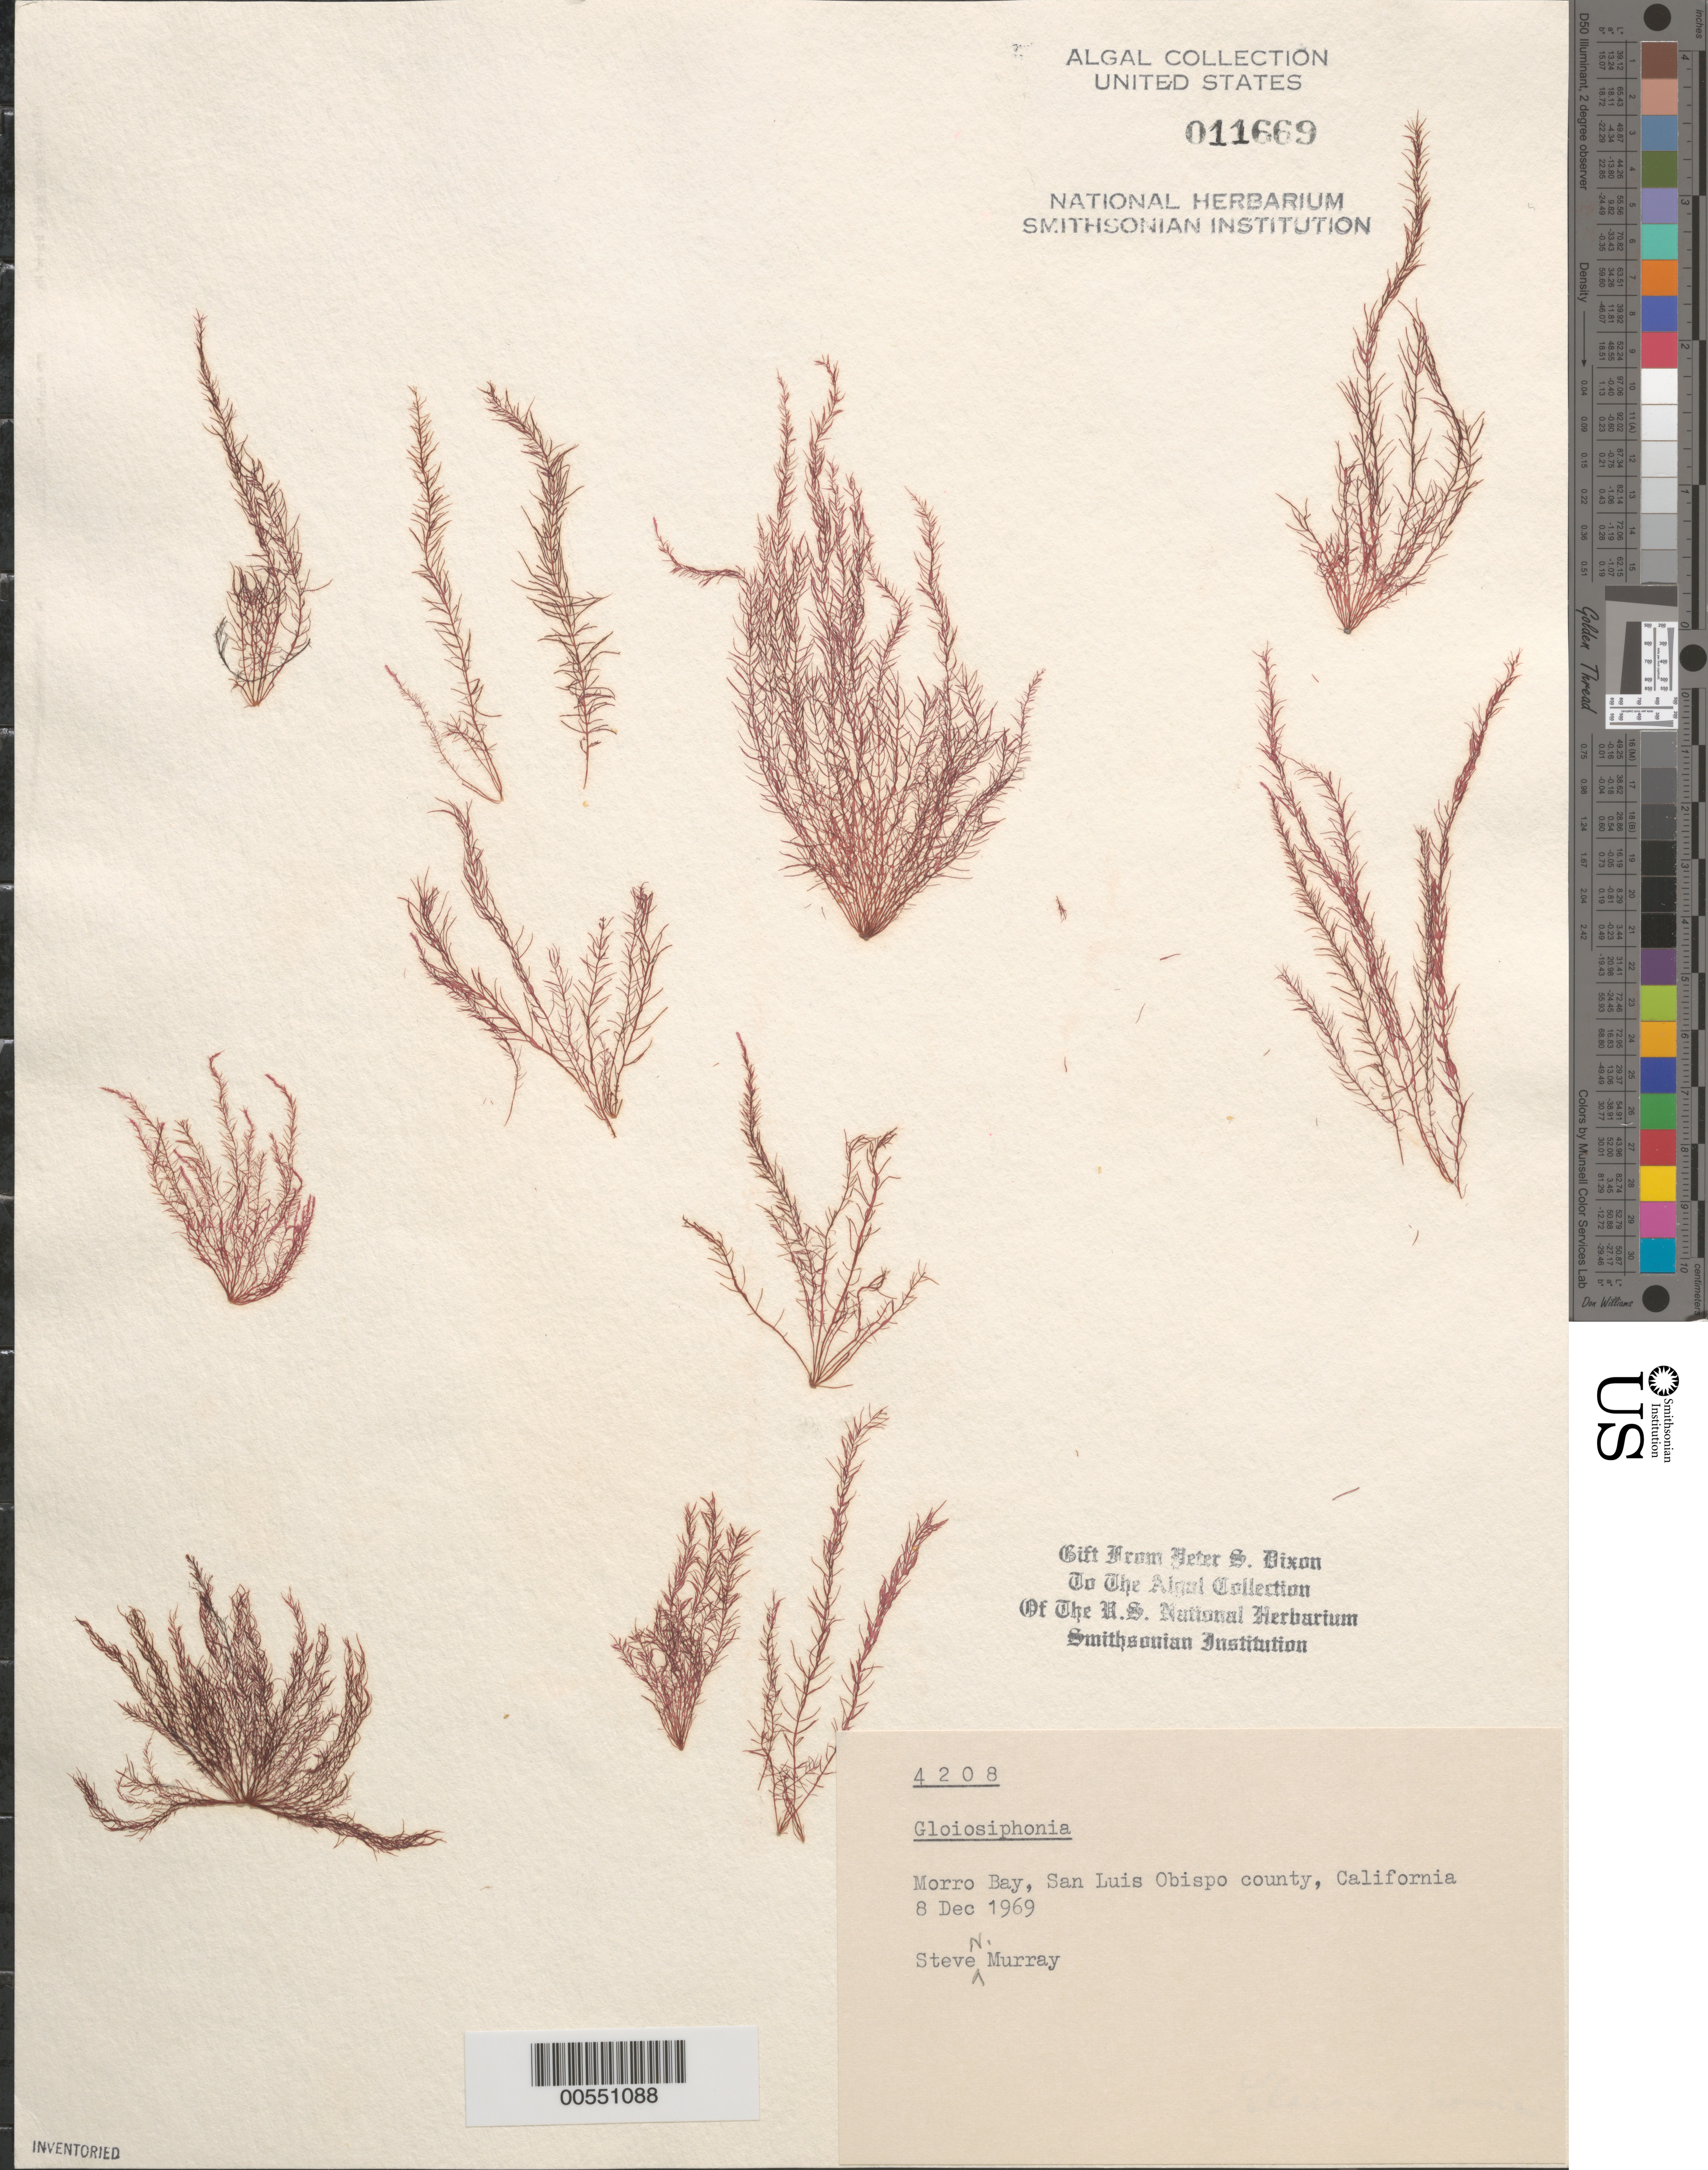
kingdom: Plantae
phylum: Rhodophyta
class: Florideophyceae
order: Gigartinales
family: Gloiosiphoniaceae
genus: Gloiosiphonia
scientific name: Gloiosiphonia sp.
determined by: Dixon, P. S.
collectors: S. N. Murray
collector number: PSD 4208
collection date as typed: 08 Dec 1969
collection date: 1969-12-08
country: United States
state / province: California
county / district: San Luis Obispo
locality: Morro Bay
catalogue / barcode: US 11669